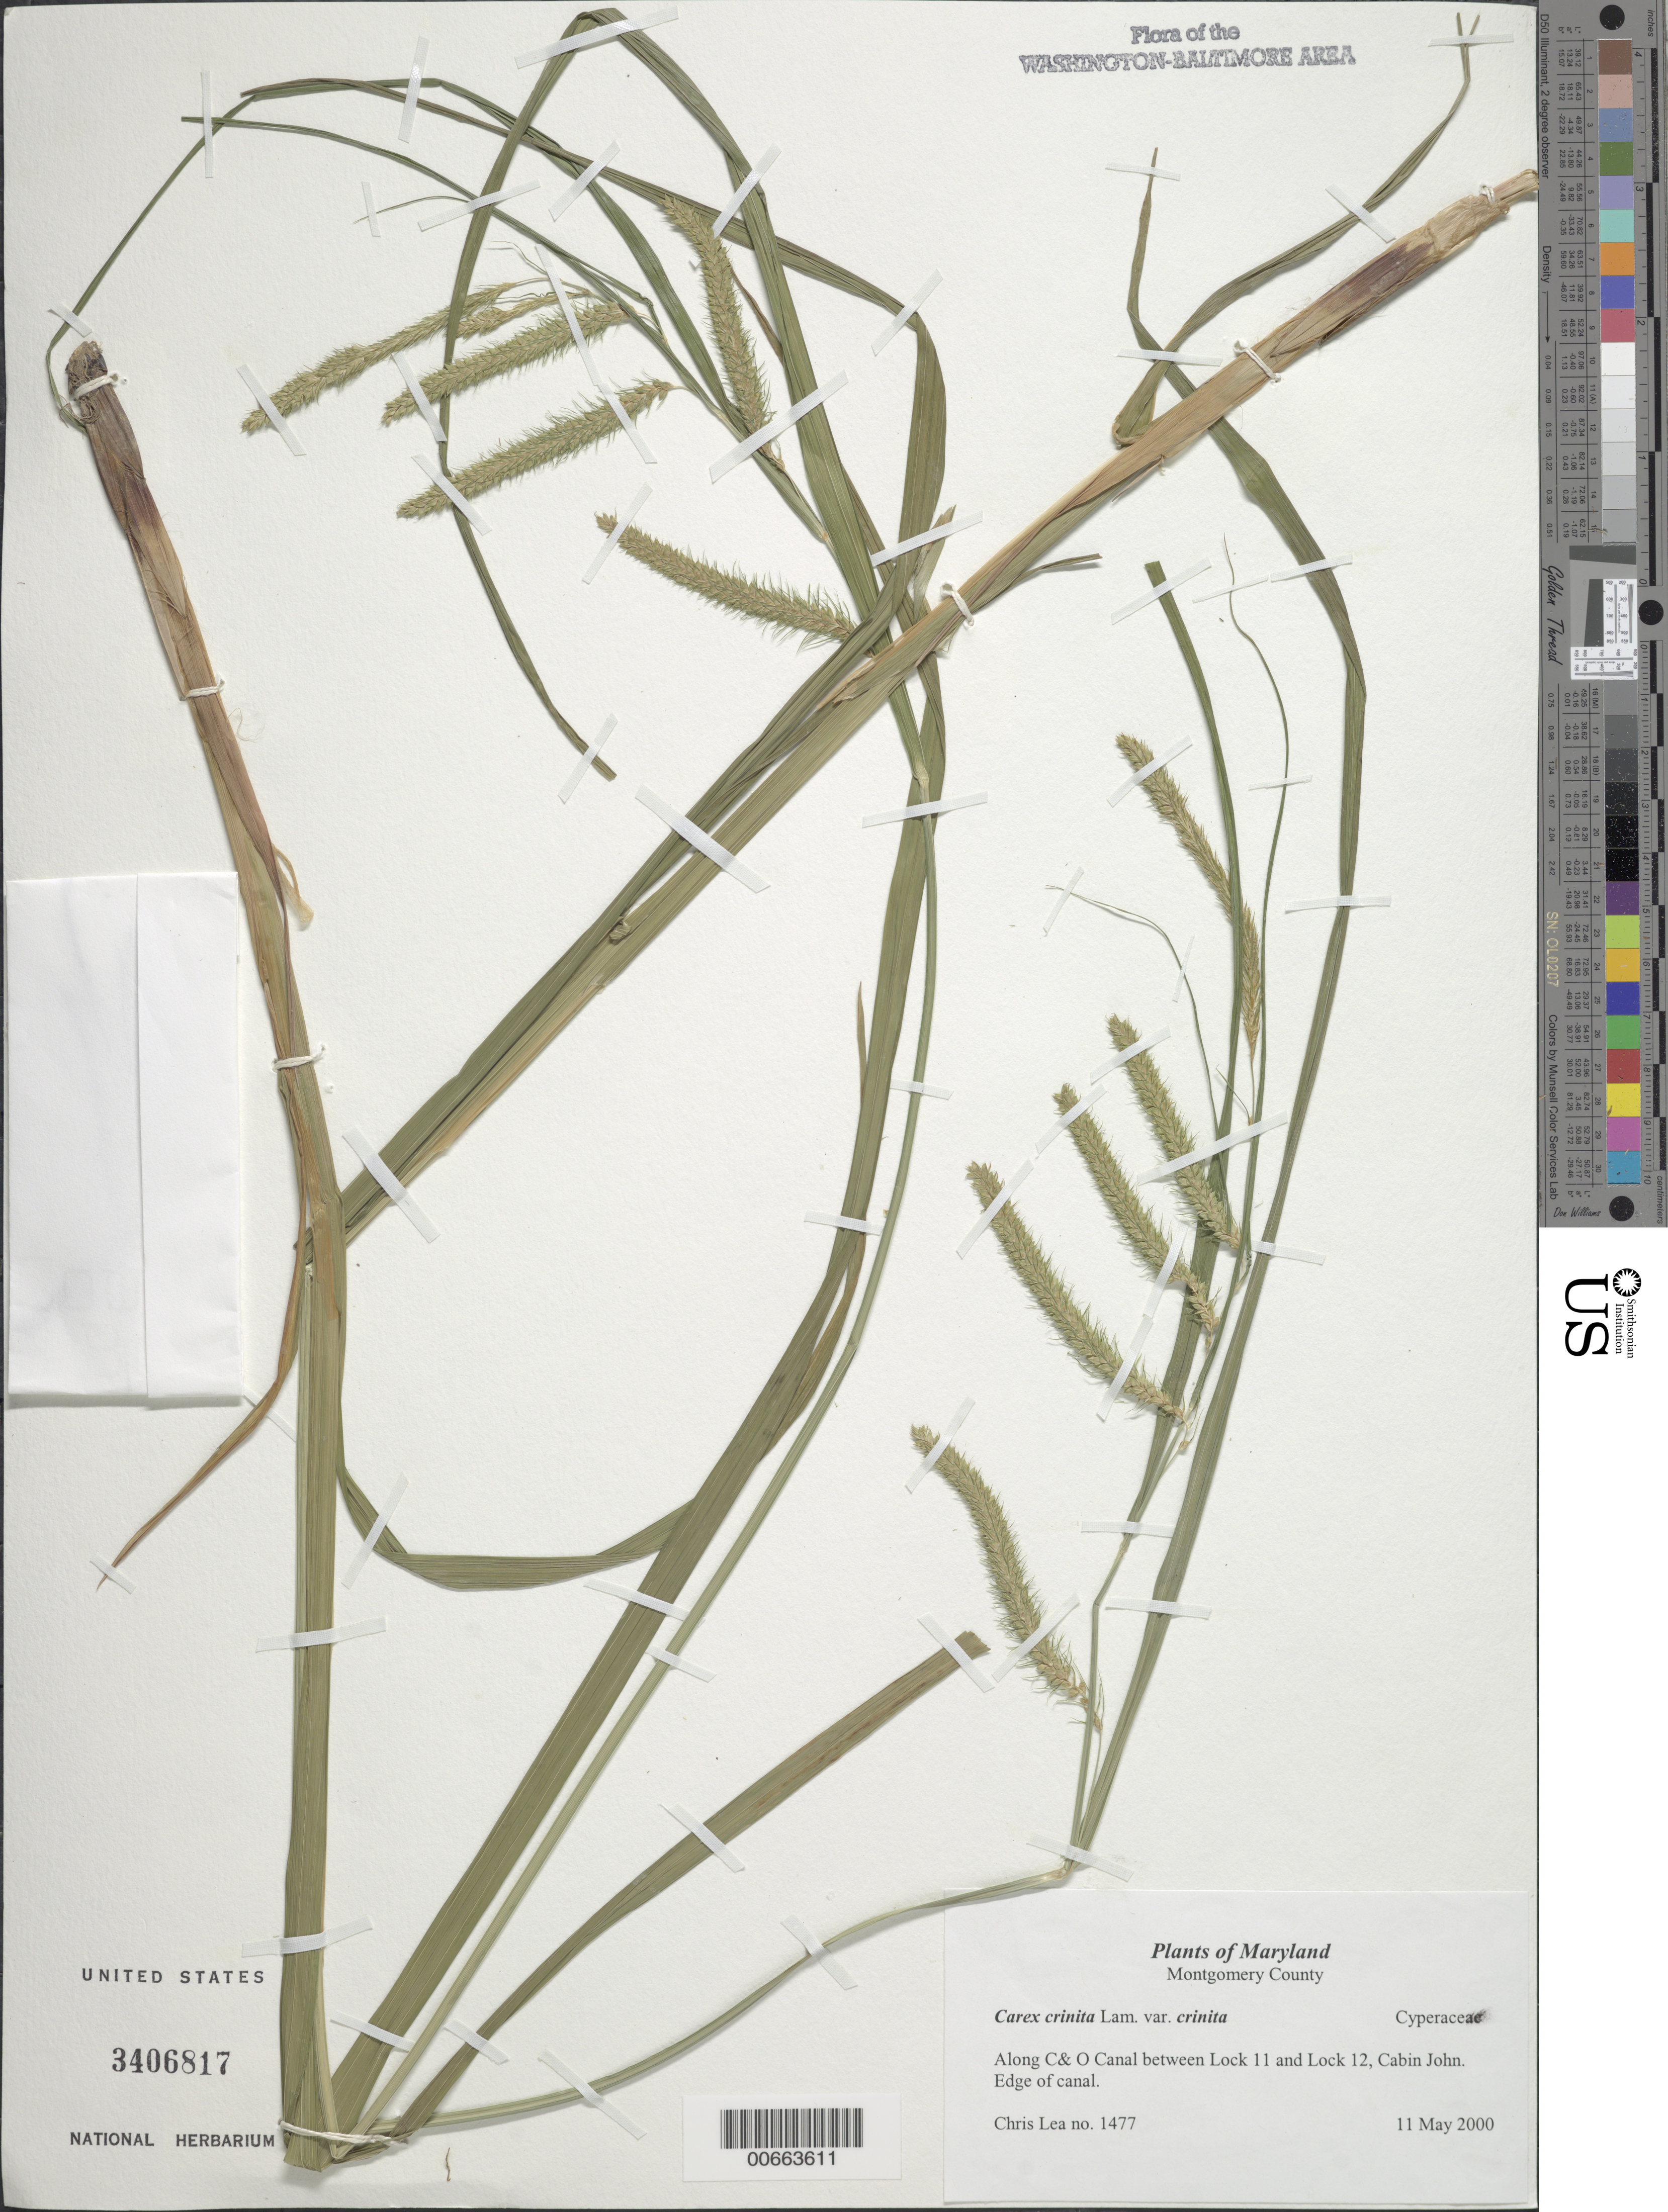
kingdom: Plantae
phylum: Tracheophyta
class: Liliopsida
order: Poales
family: Cyperaceae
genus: Carex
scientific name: Carex crinita var. crinita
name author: Lam.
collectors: C. Lea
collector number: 1477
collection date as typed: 11 May 2000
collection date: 2000-05-11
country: United States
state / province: Maryland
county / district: Montgomery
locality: Along C&O Canal between Lock 11 and Lock 12, Cabin John.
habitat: Edge of canal.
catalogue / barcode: US 3406817